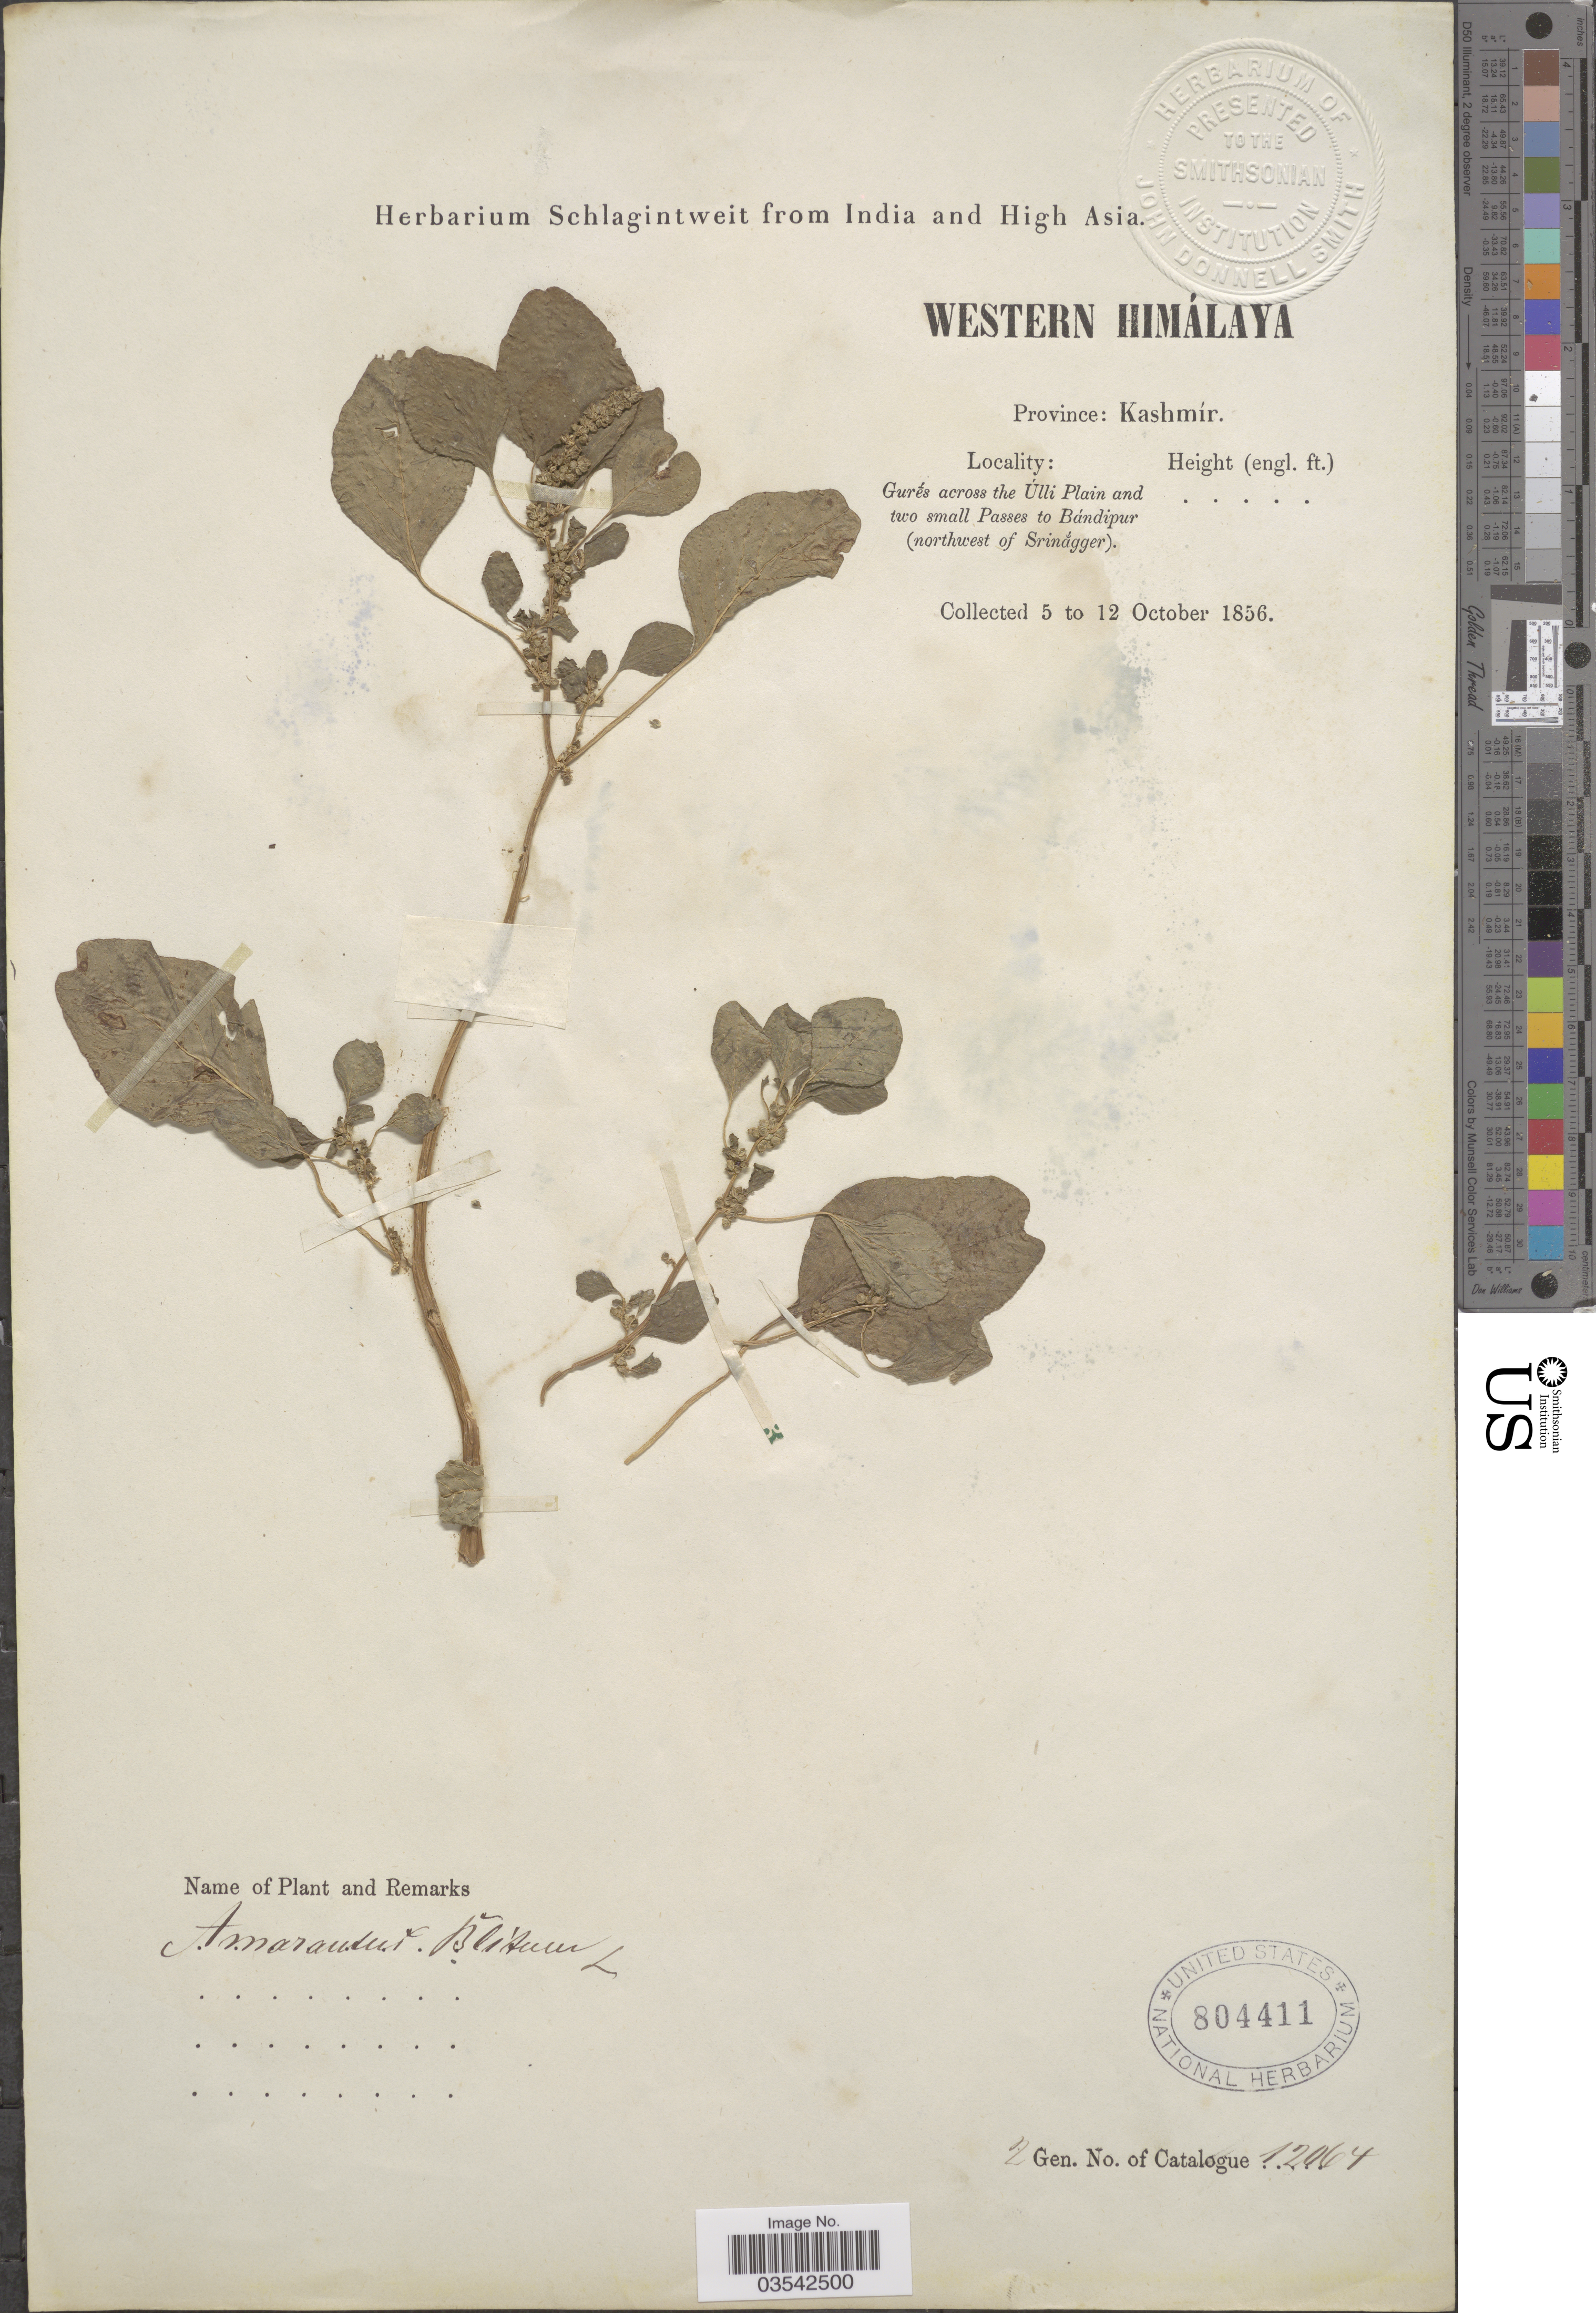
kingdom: Plantae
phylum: Tracheophyta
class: Magnoliopsida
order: Caryophyllales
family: Amaranthaceae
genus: Amaranthus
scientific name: Amaranthus lividus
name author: L.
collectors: ex herb. Schlagintweit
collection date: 1856-10-05/1856-10-12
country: India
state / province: Jammu and Kashmir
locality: Western Himálaya. Province: Kashmír. Gurés across The Ulli Plain and two small Passes to Bándipur (northwest of Srinágger).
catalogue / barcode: US 804411